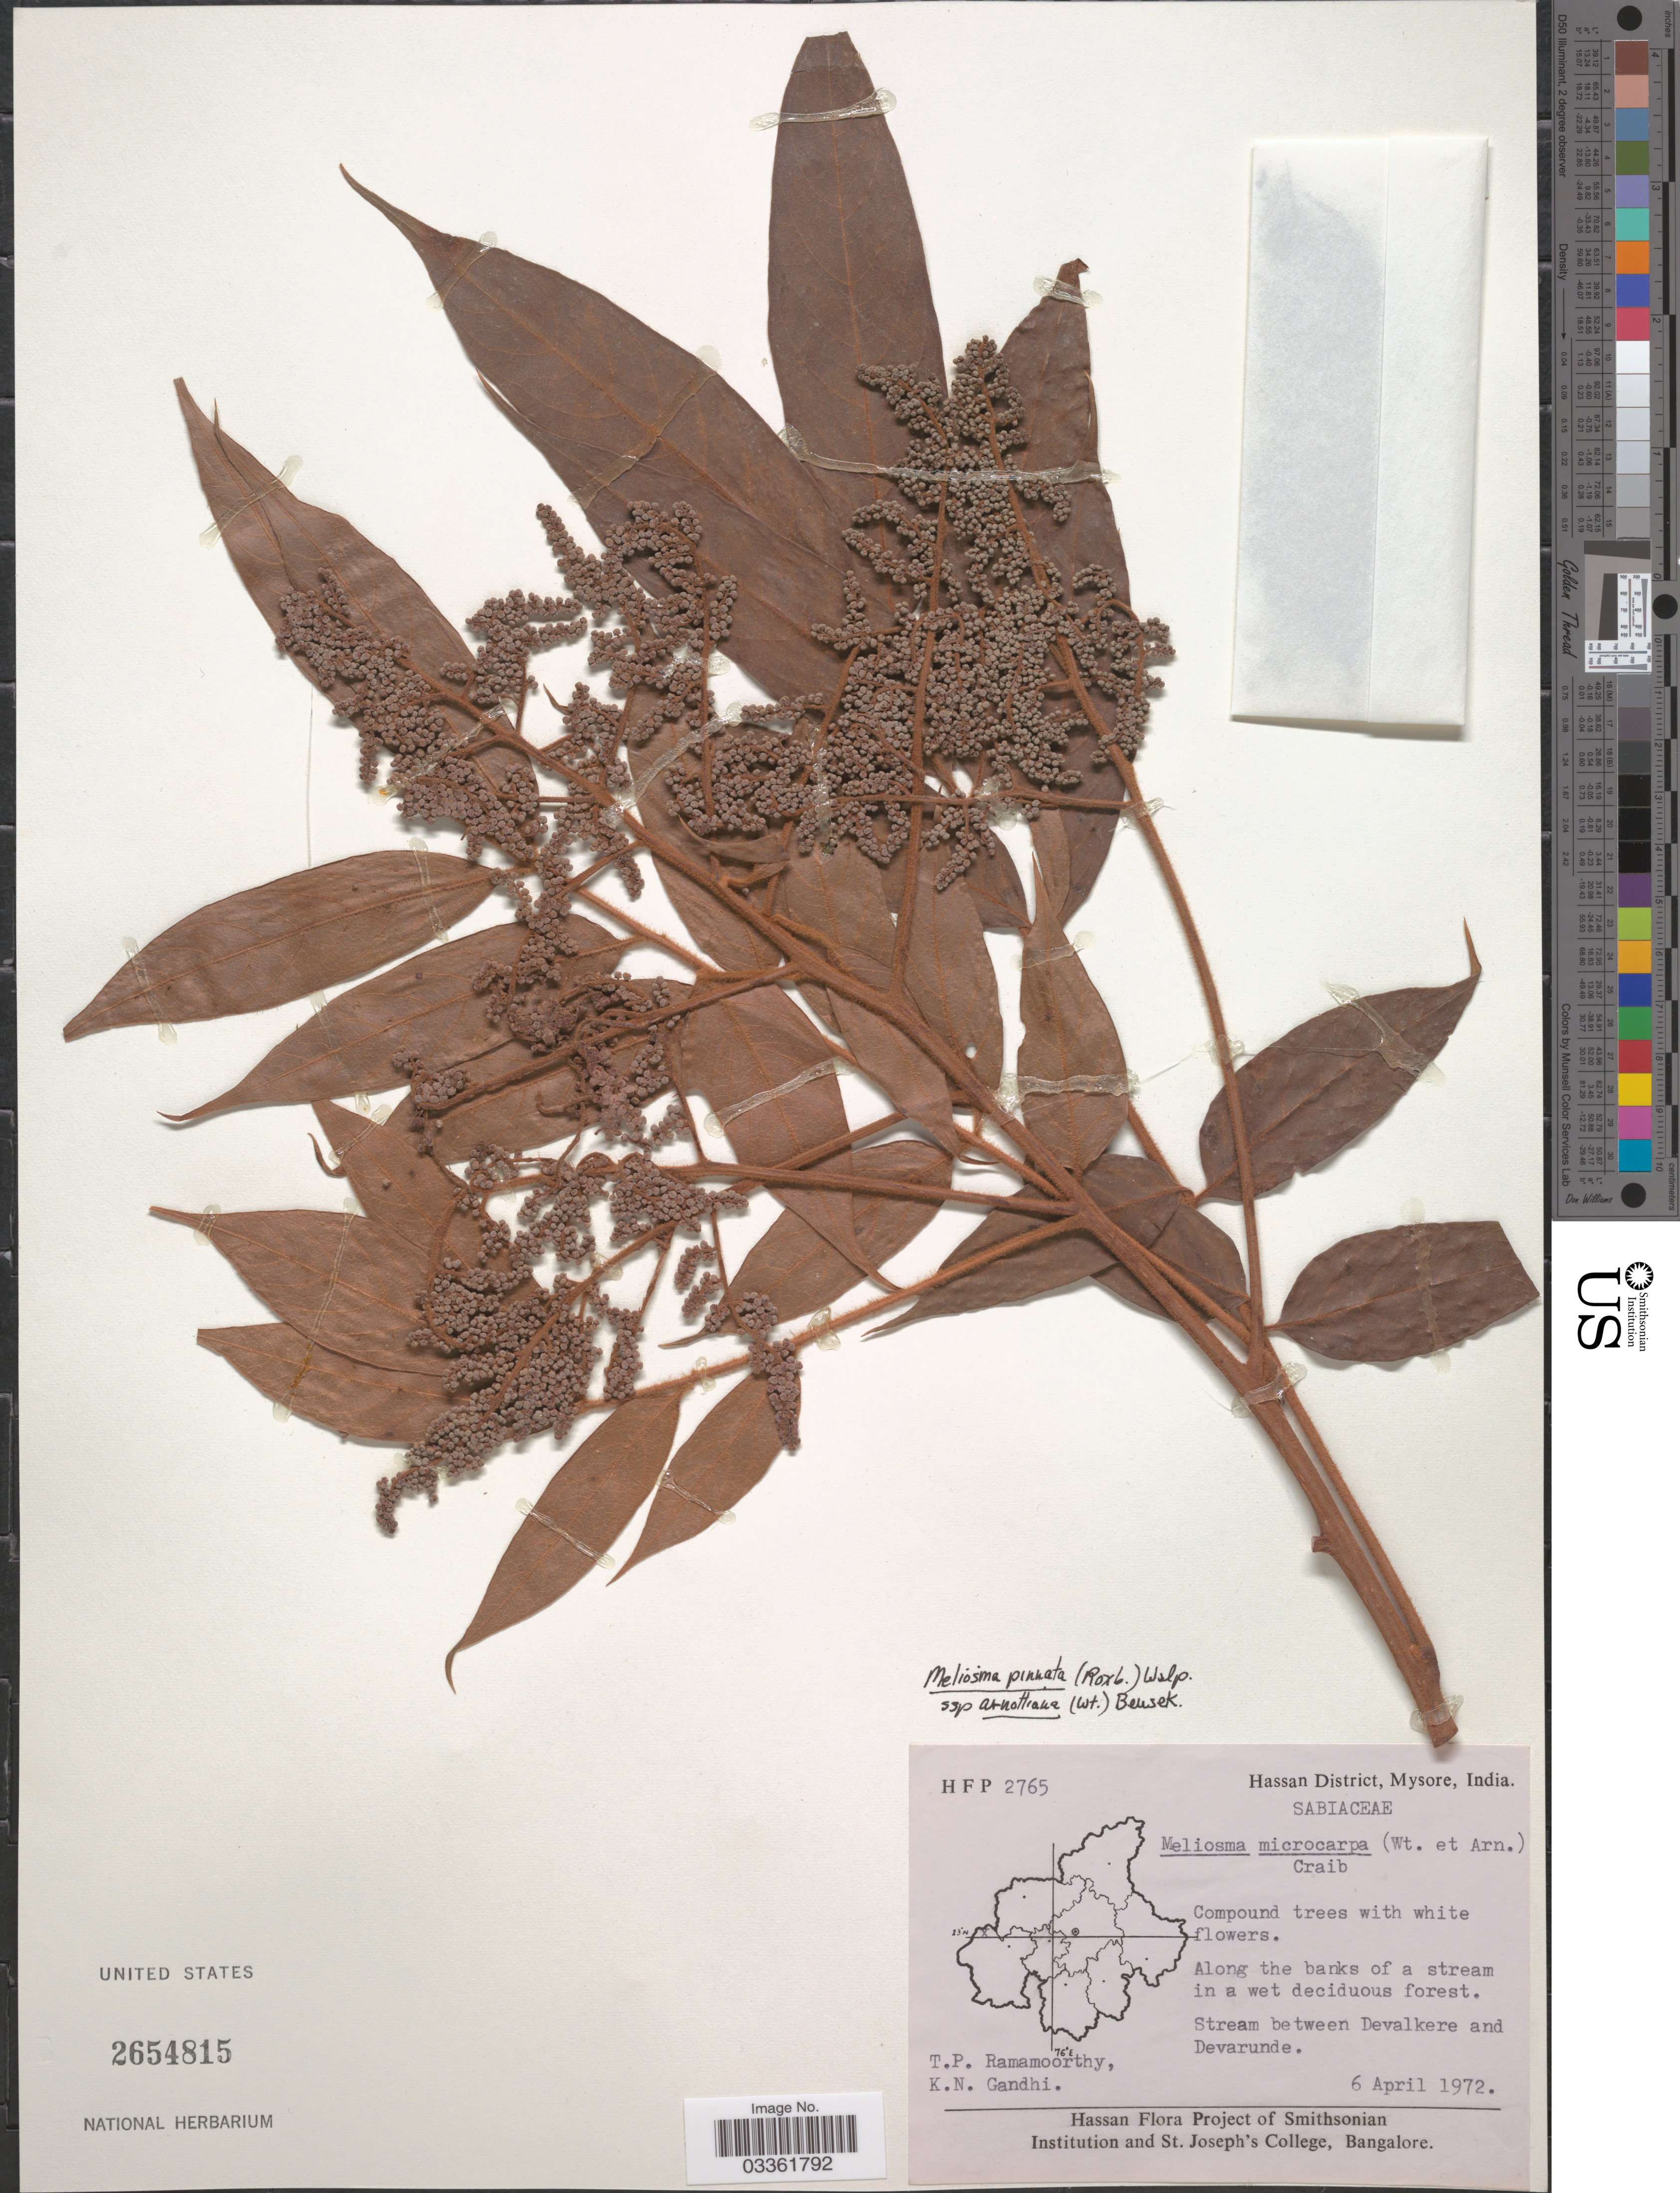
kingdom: Plantae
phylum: Tracheophyta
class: Magnoliopsida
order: Proteales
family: Sabiaceae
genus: Meliosma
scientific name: Meliosma pinnata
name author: Maxim.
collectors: T. P. Ramamoorthy & K. N. Gandhi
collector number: HFP2765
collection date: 1972-04-06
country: India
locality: Hassan District, Mysore, Stream between Devalkere and Devarunde.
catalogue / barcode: US 2654815